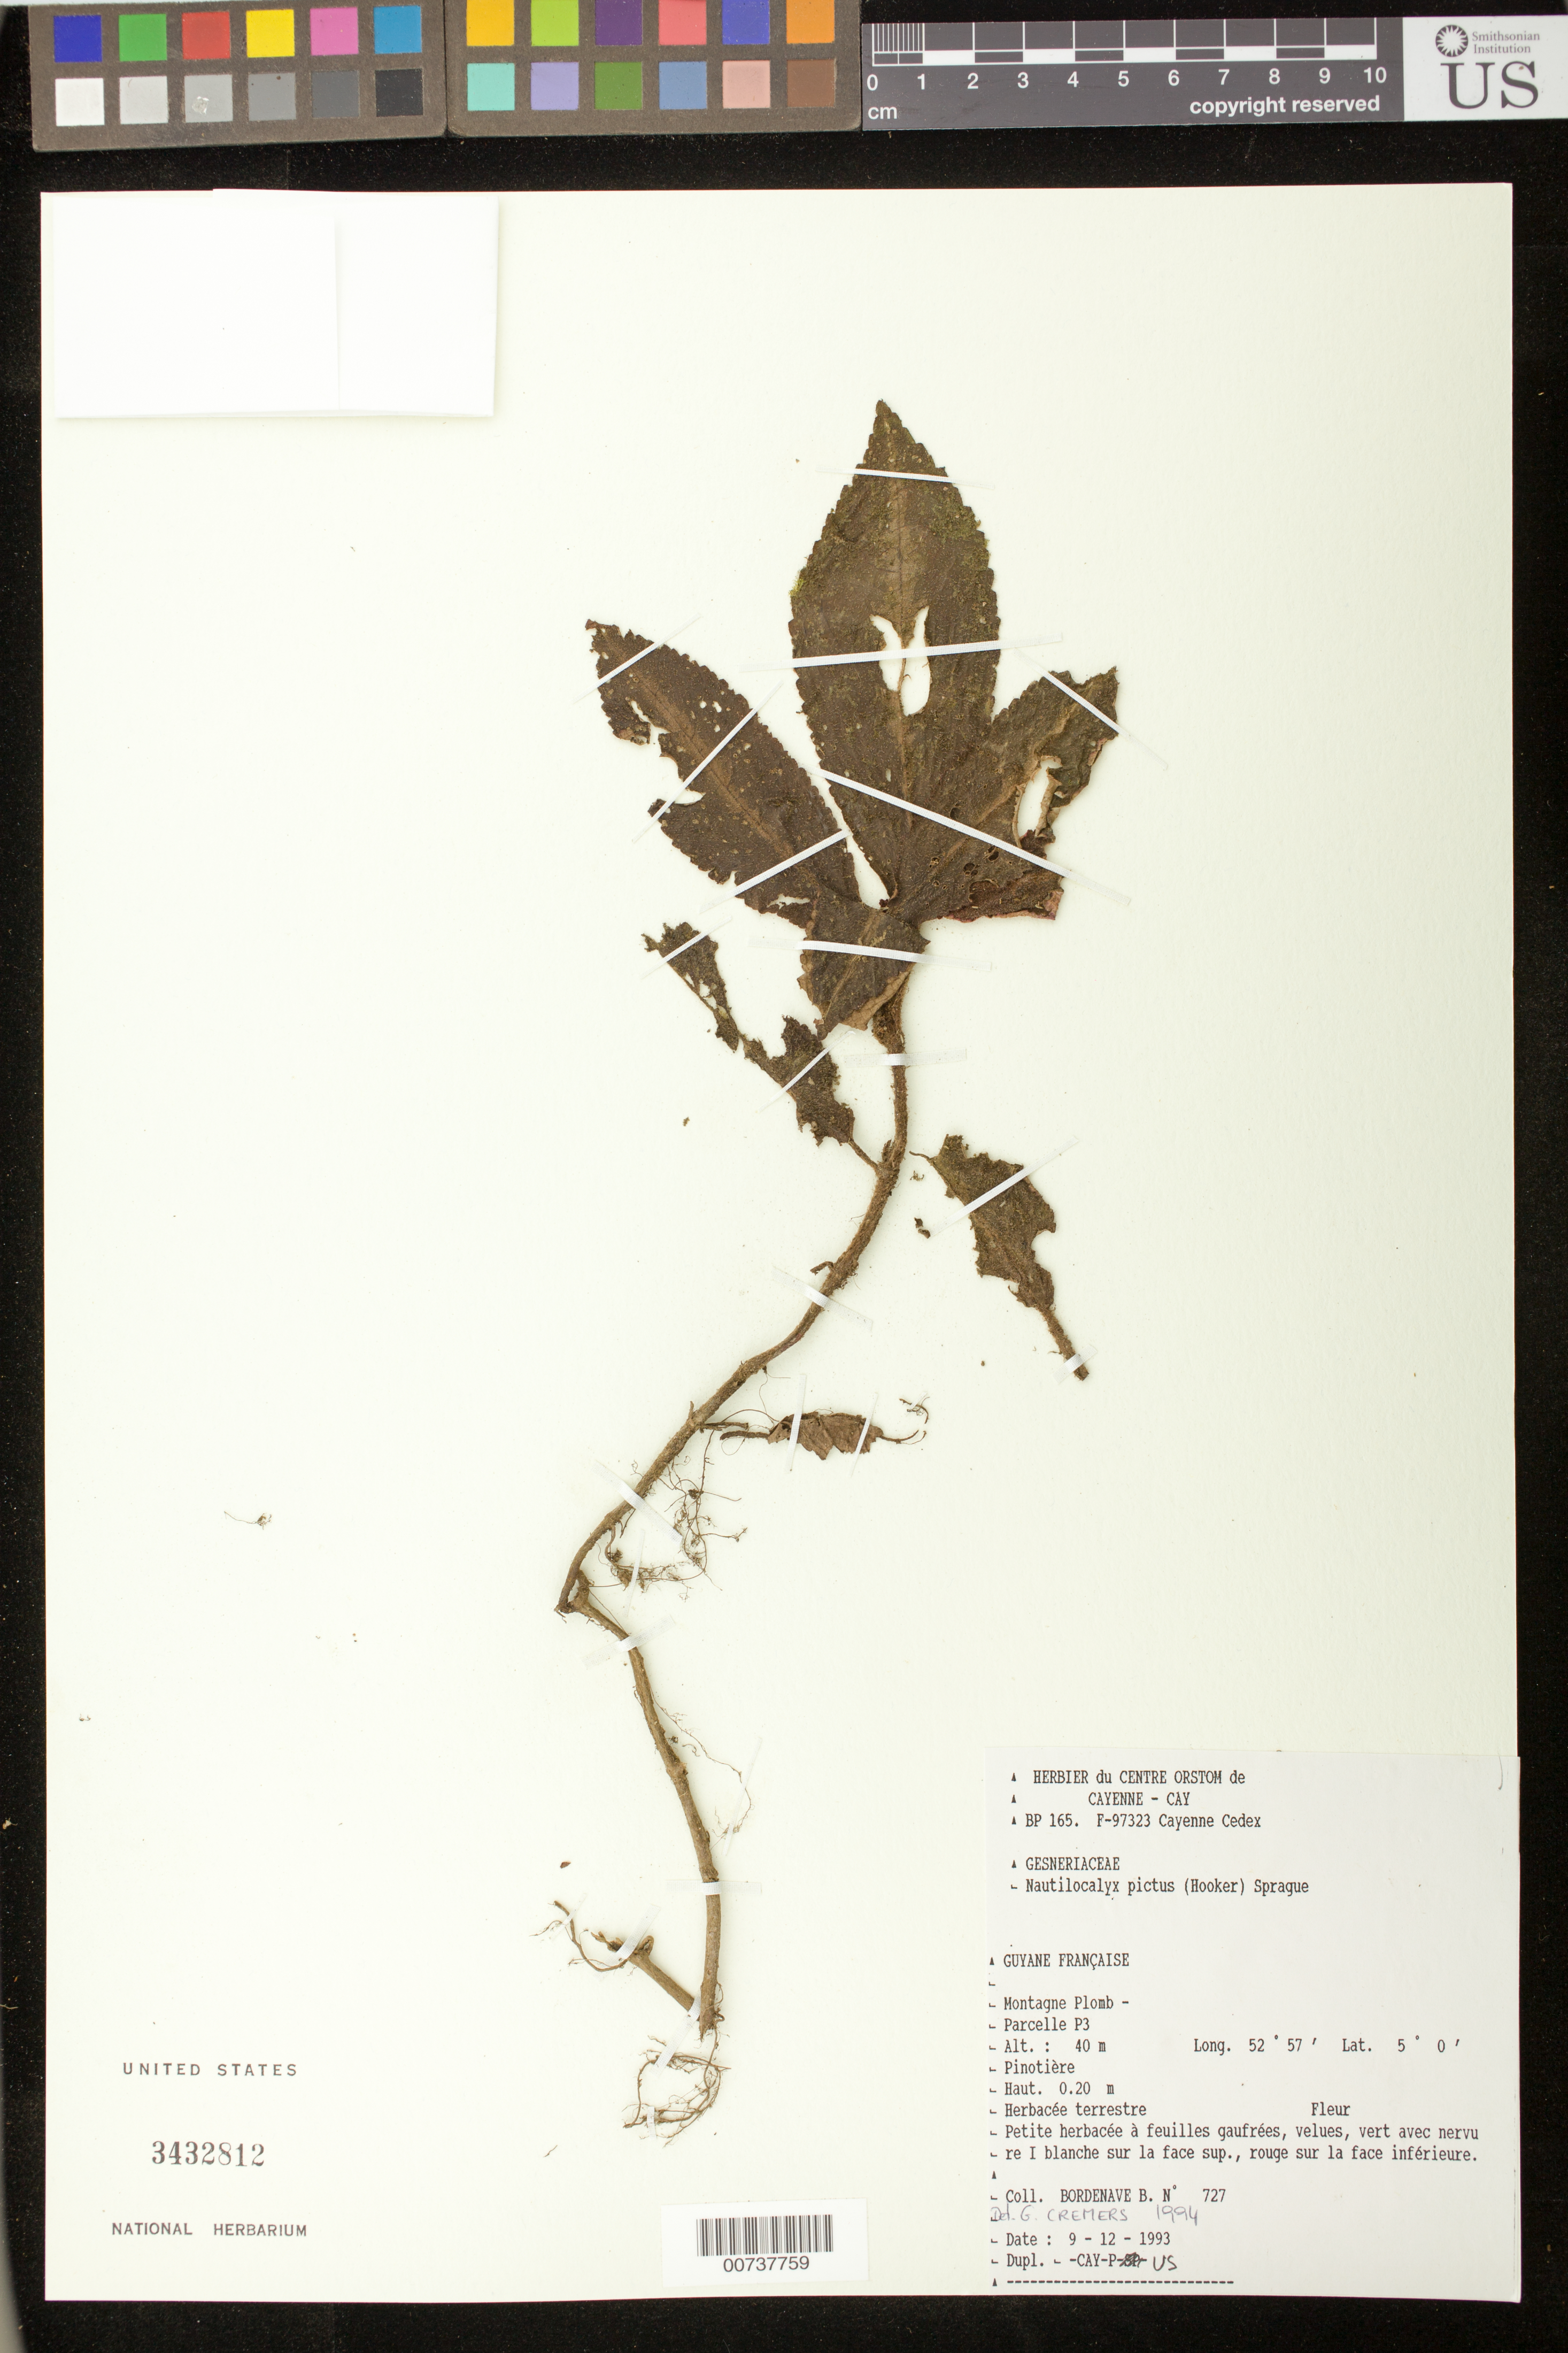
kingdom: Plantae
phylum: Tracheophyta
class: Magnoliopsida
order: Lamiales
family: Gesneriaceae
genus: Nautilocalyx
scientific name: Nautilocalyx pictus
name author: (Hook.) Sprague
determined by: Cremers, Georges A.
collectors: B. Bordenave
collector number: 727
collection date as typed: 09 Dec 1993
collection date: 1993-12-09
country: French Guiana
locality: Montagne Plomb, parcelle P3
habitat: Pinotière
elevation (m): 40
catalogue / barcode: US 3432812